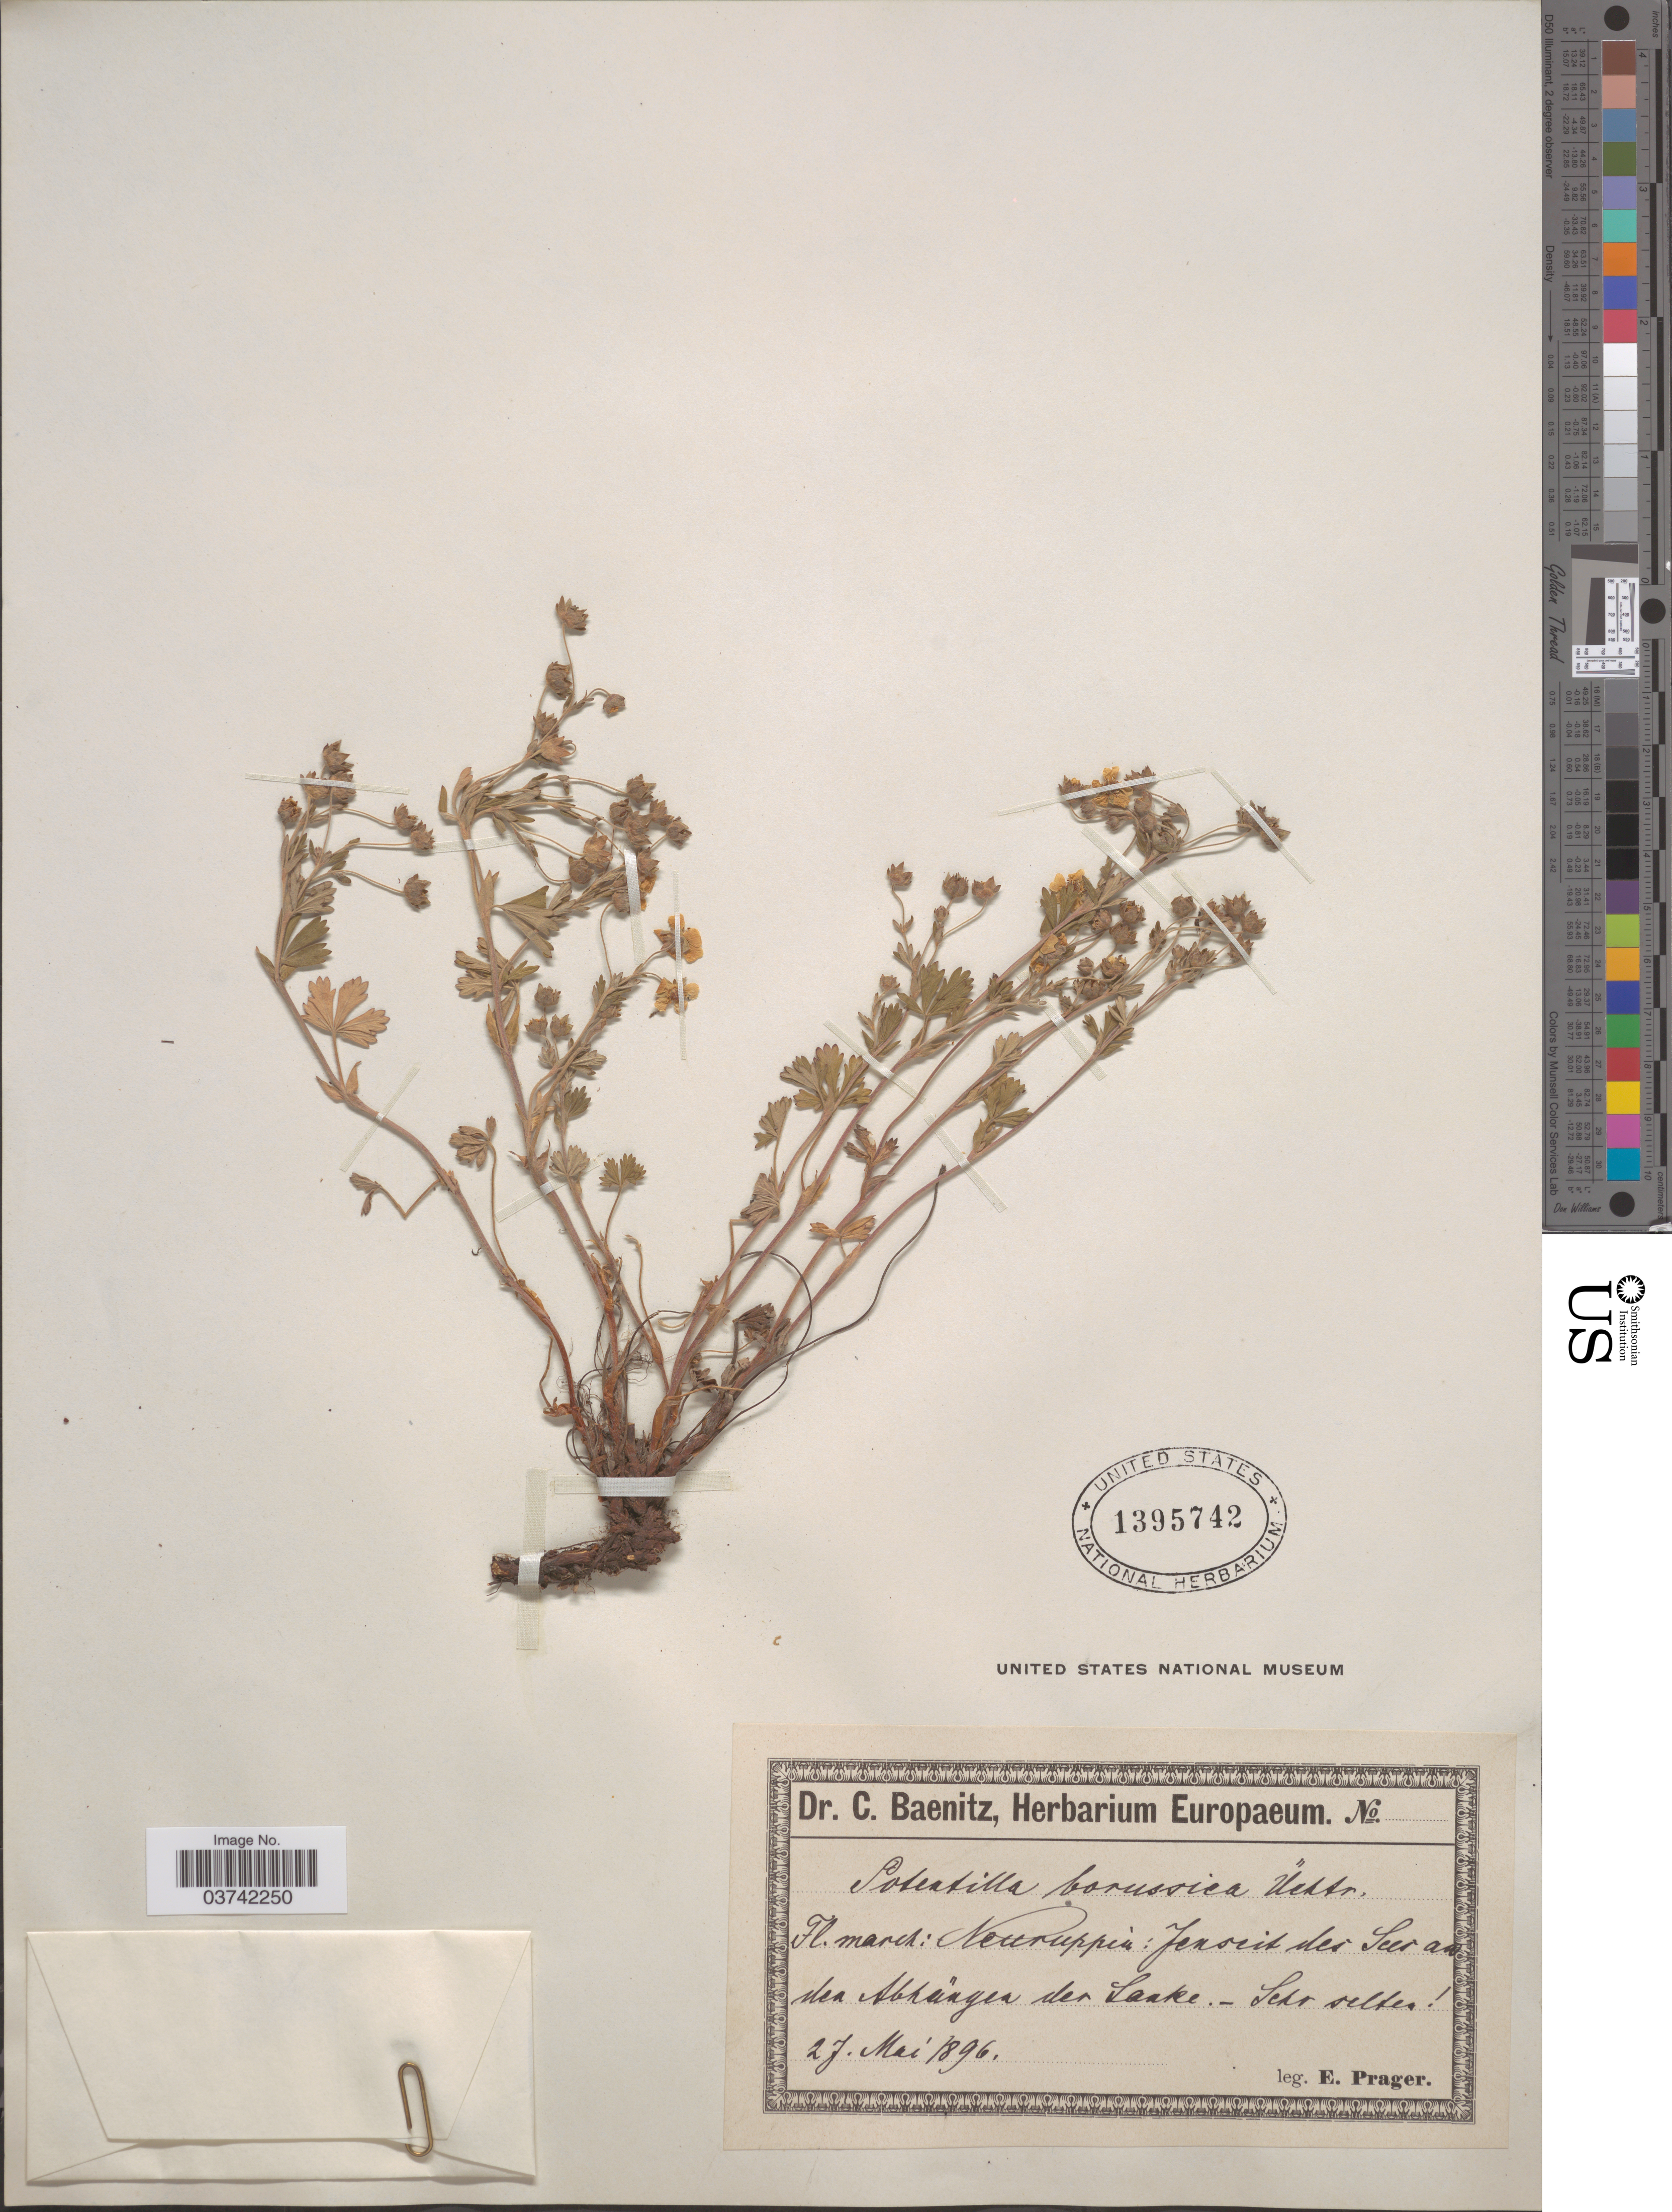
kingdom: Plantae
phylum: Tracheophyta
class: Magnoliopsida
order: Rosales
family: Rosaceae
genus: Potentilla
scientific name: Potentilla borussica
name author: Uechtr.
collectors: E. Prager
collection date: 1896-05-27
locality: March: Neuruppia: Jenseit des Dees am den Abhängen der Sanke. [interpreted]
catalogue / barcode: US 1395742